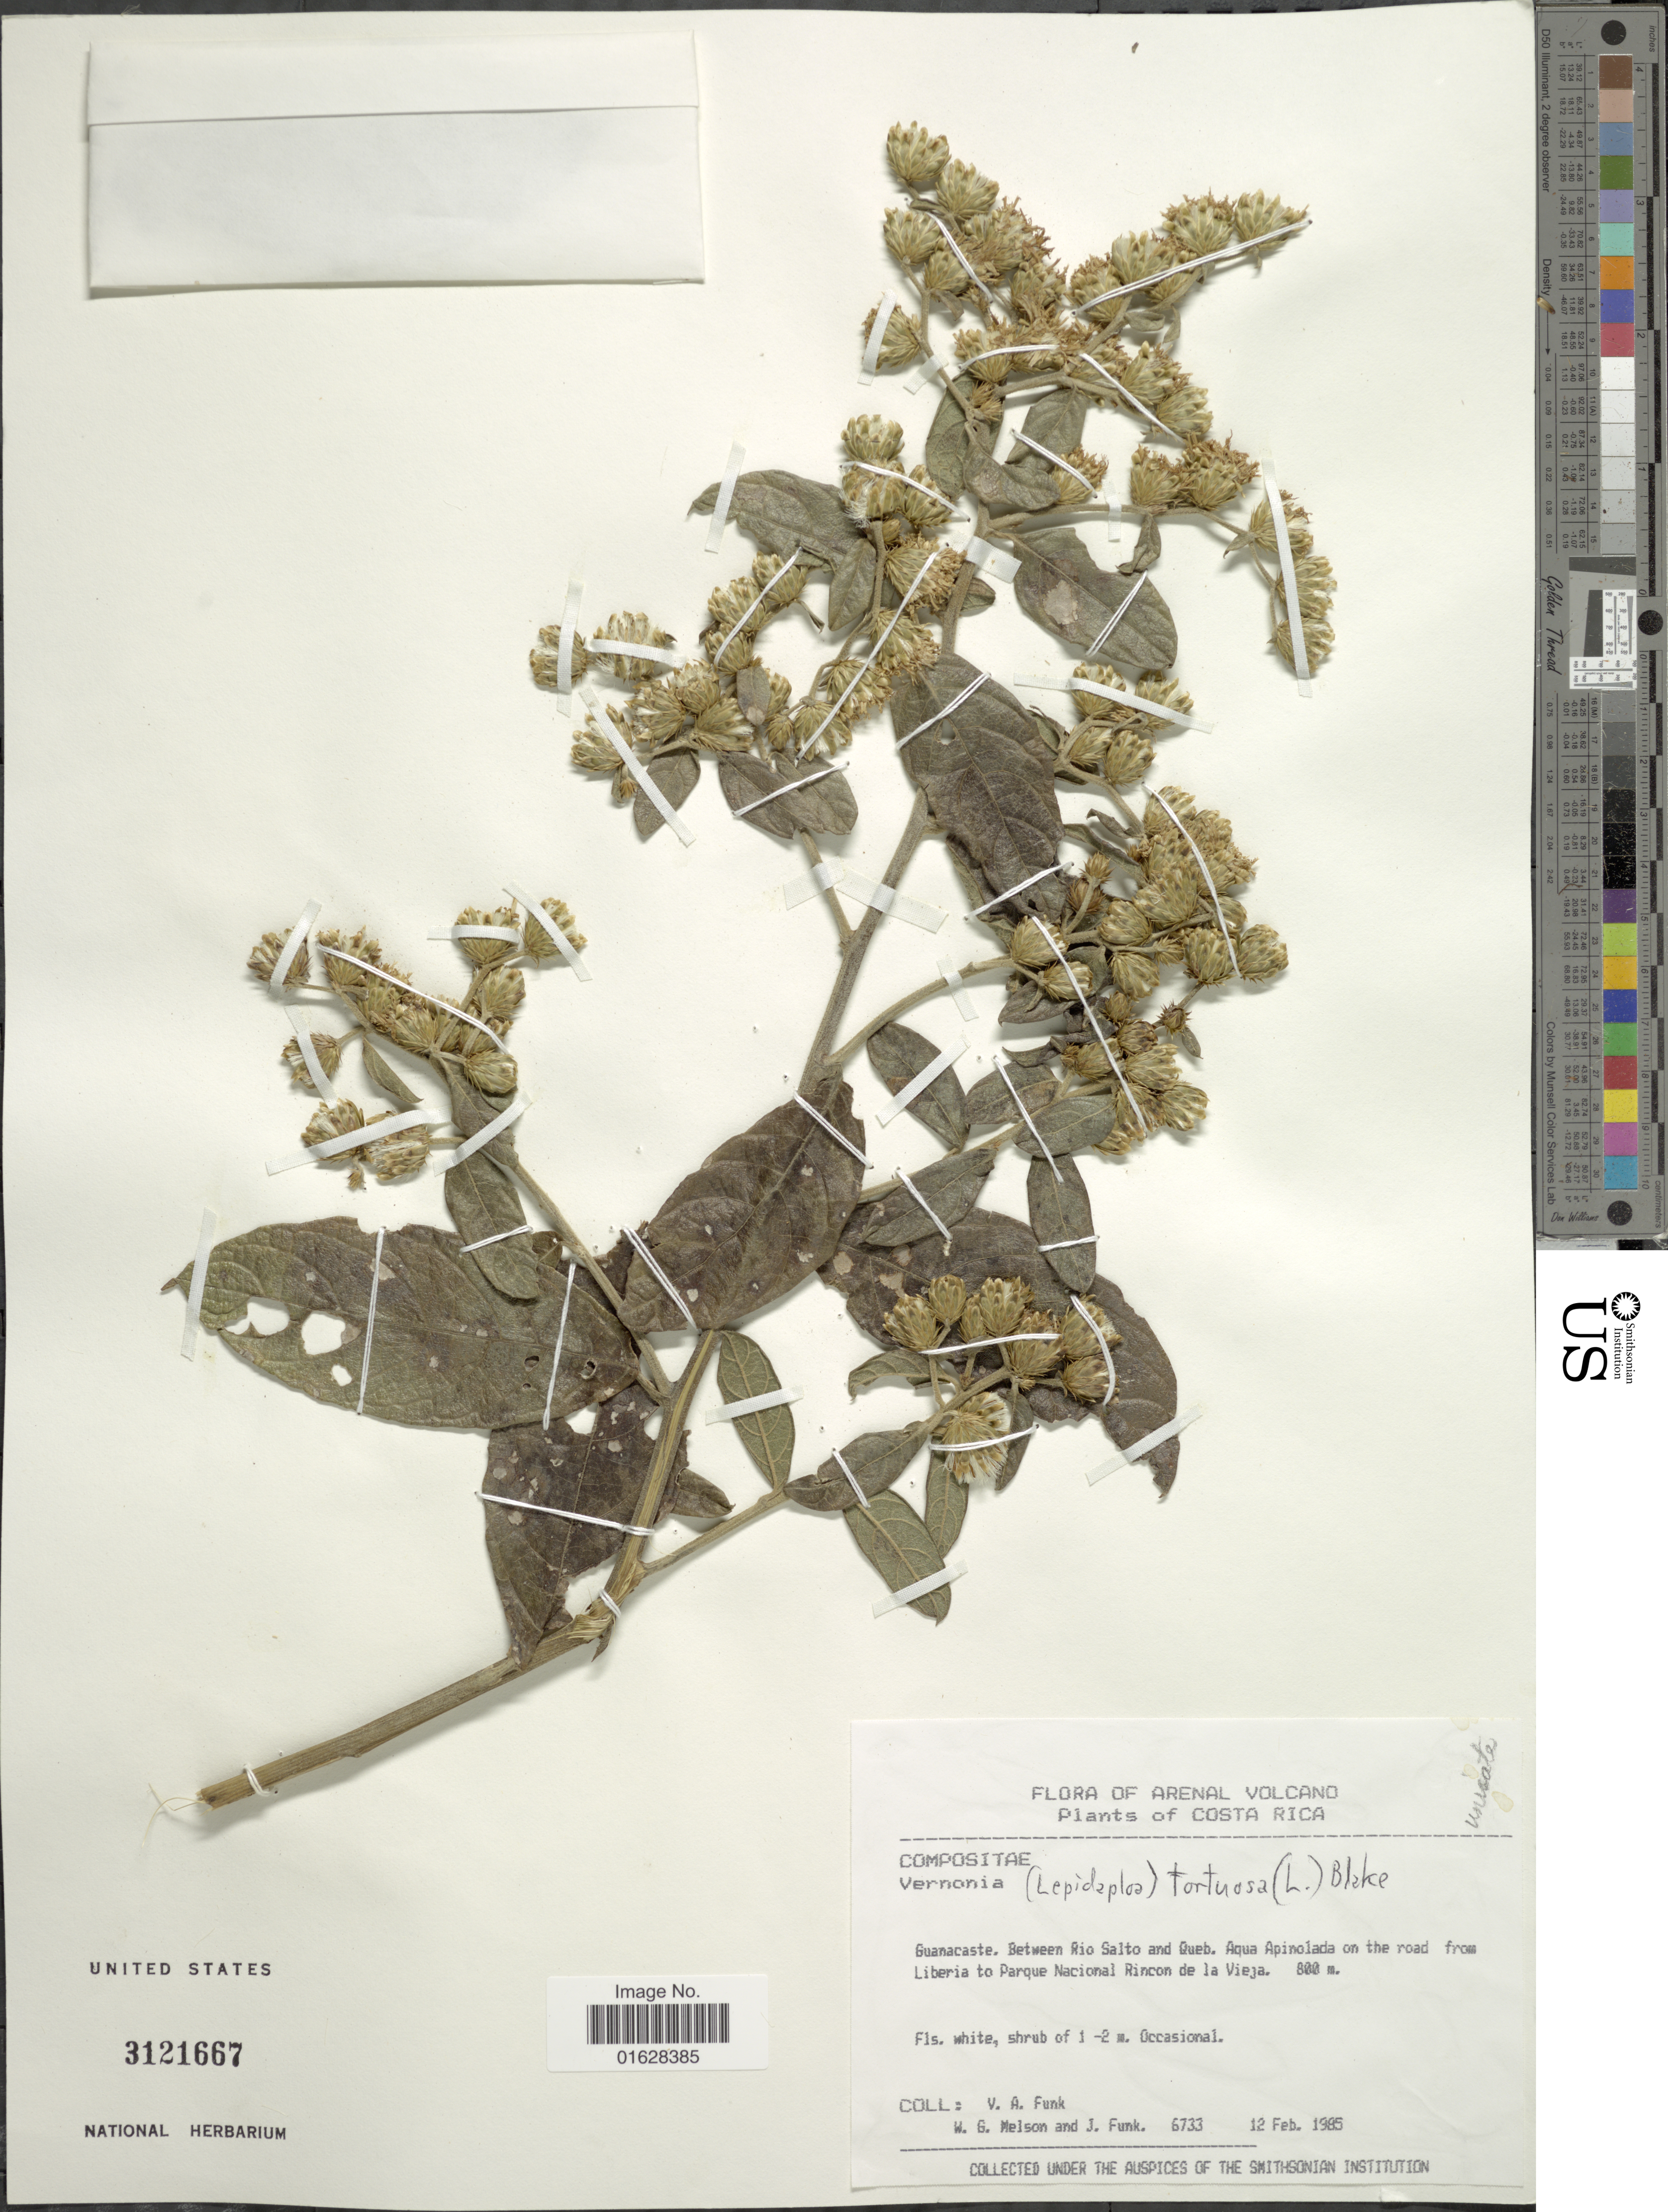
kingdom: Plantae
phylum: Tracheophyta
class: Magnoliopsida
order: Asterales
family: Asteraceae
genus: Lepidaploa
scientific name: Lepidaploa tortuosa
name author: (L.) H. Rob.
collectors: V. Funk, W. Melson & J. Funk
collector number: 6733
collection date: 1985-02-12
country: Costa Rica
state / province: Guanacaste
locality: Arenal Volcano, Guanacaste, between Rio Salto and Queb, Aqua Apinolada on the road from Liberia to Parque Nacional Rincon de la Vieja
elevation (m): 800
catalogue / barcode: US 3121667